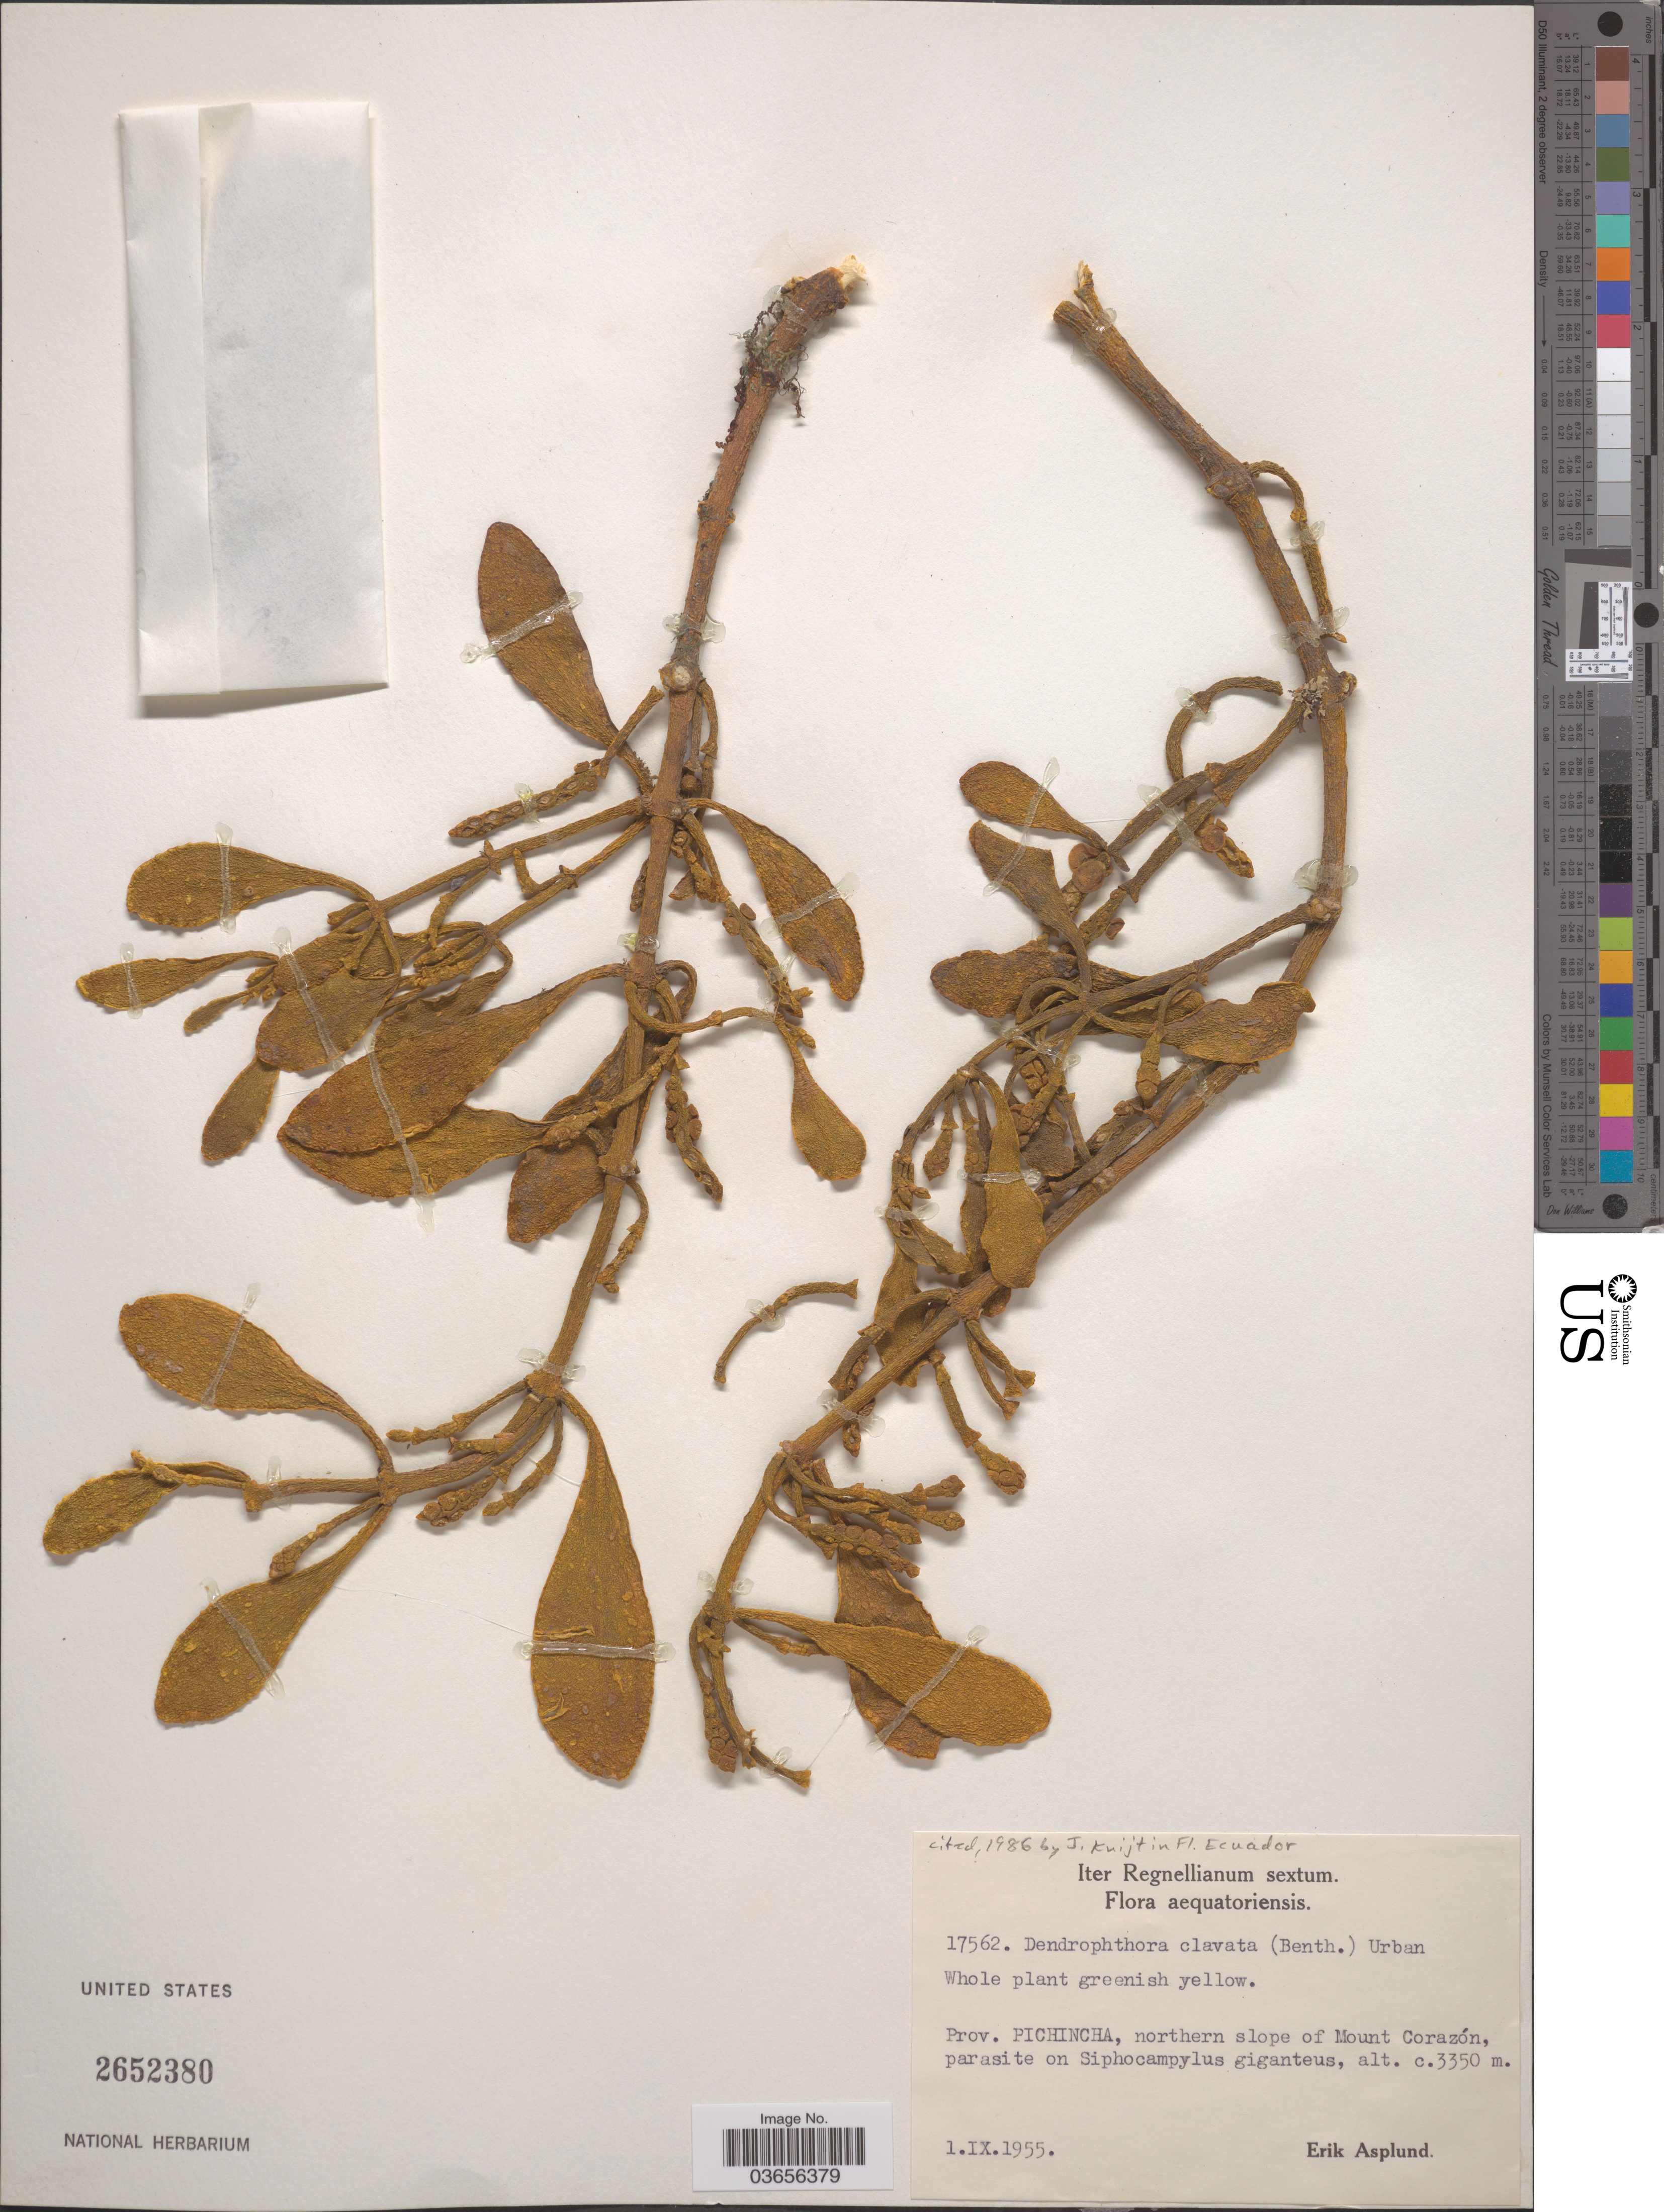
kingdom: Plantae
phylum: Tracheophyta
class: Magnoliopsida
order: Santalales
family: Viscaceae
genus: Dendrophthora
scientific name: Dendrophthora clavata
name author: (Benth.) Urb.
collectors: E. Asplund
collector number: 17562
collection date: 1955-09-01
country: Ecuador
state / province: Pichincha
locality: Northern slope of Mount Corazón.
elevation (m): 3350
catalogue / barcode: US 2652380